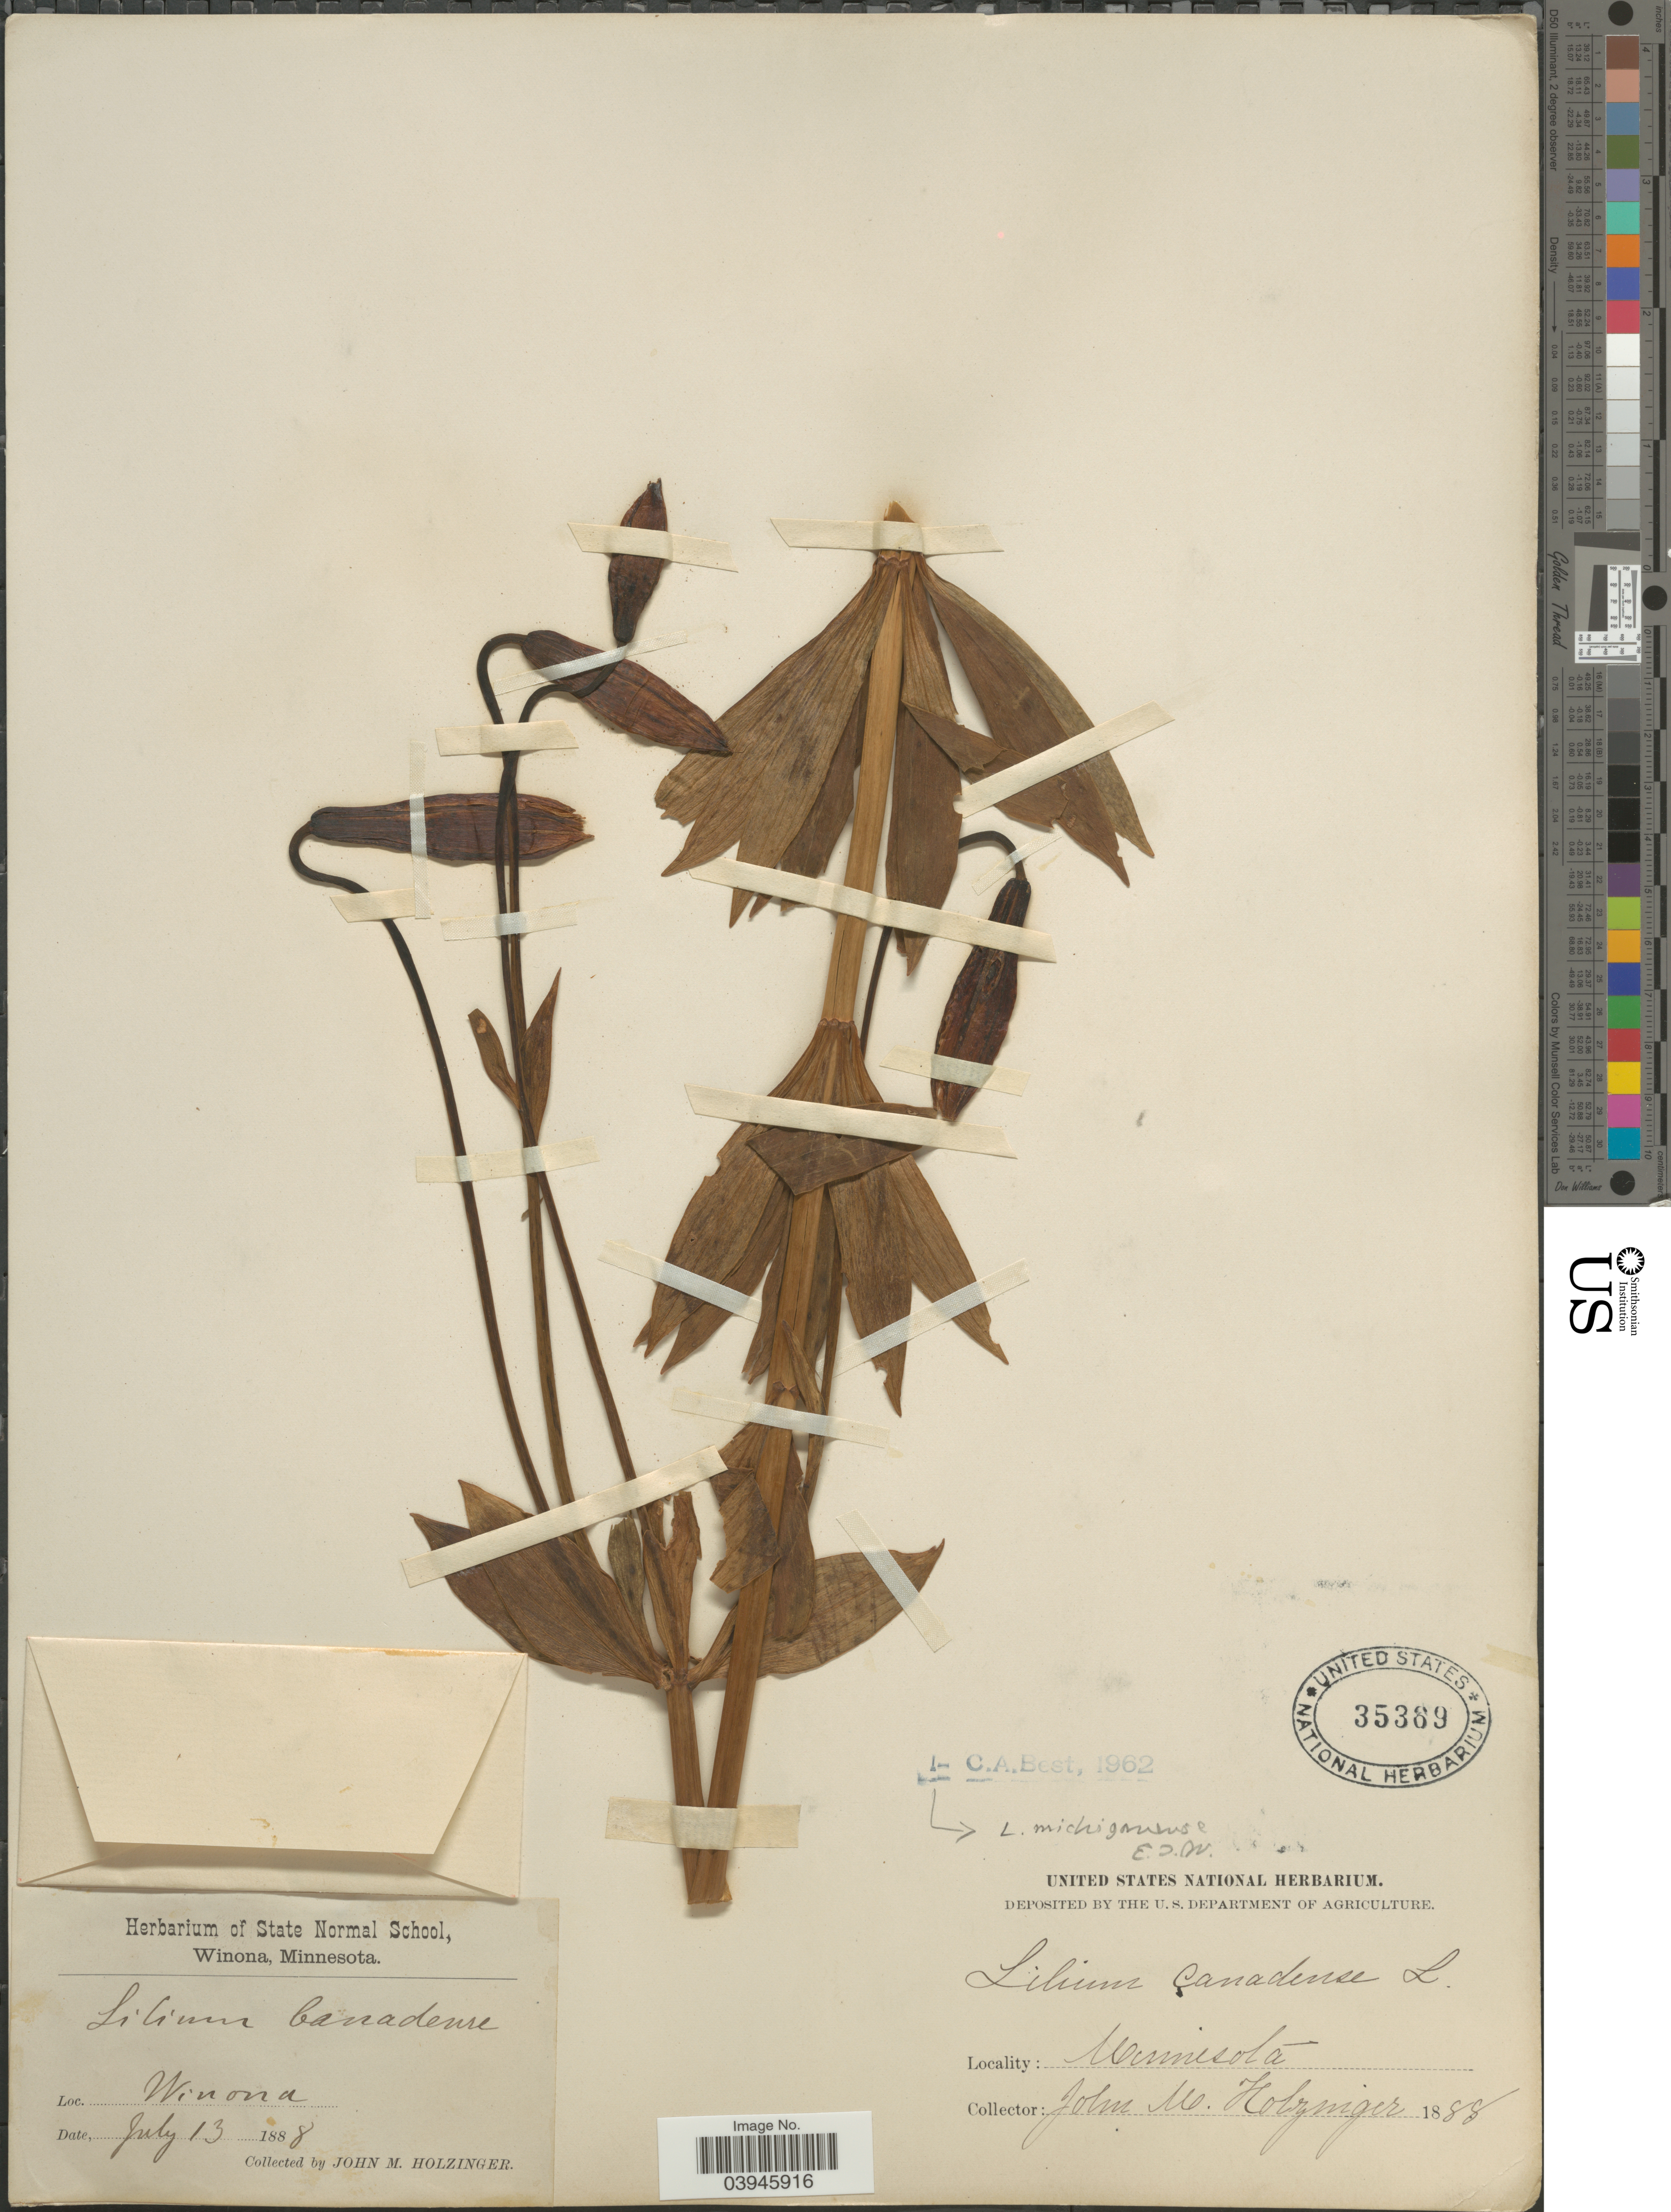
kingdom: Plantae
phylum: Tracheophyta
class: Liliopsida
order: Liliales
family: Liliaceae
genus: Lilium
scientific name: Lilium michiganense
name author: Farw.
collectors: J. M. Holzinger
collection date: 1888-07-13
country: United States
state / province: Minnesota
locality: Winona.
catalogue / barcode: US 35369